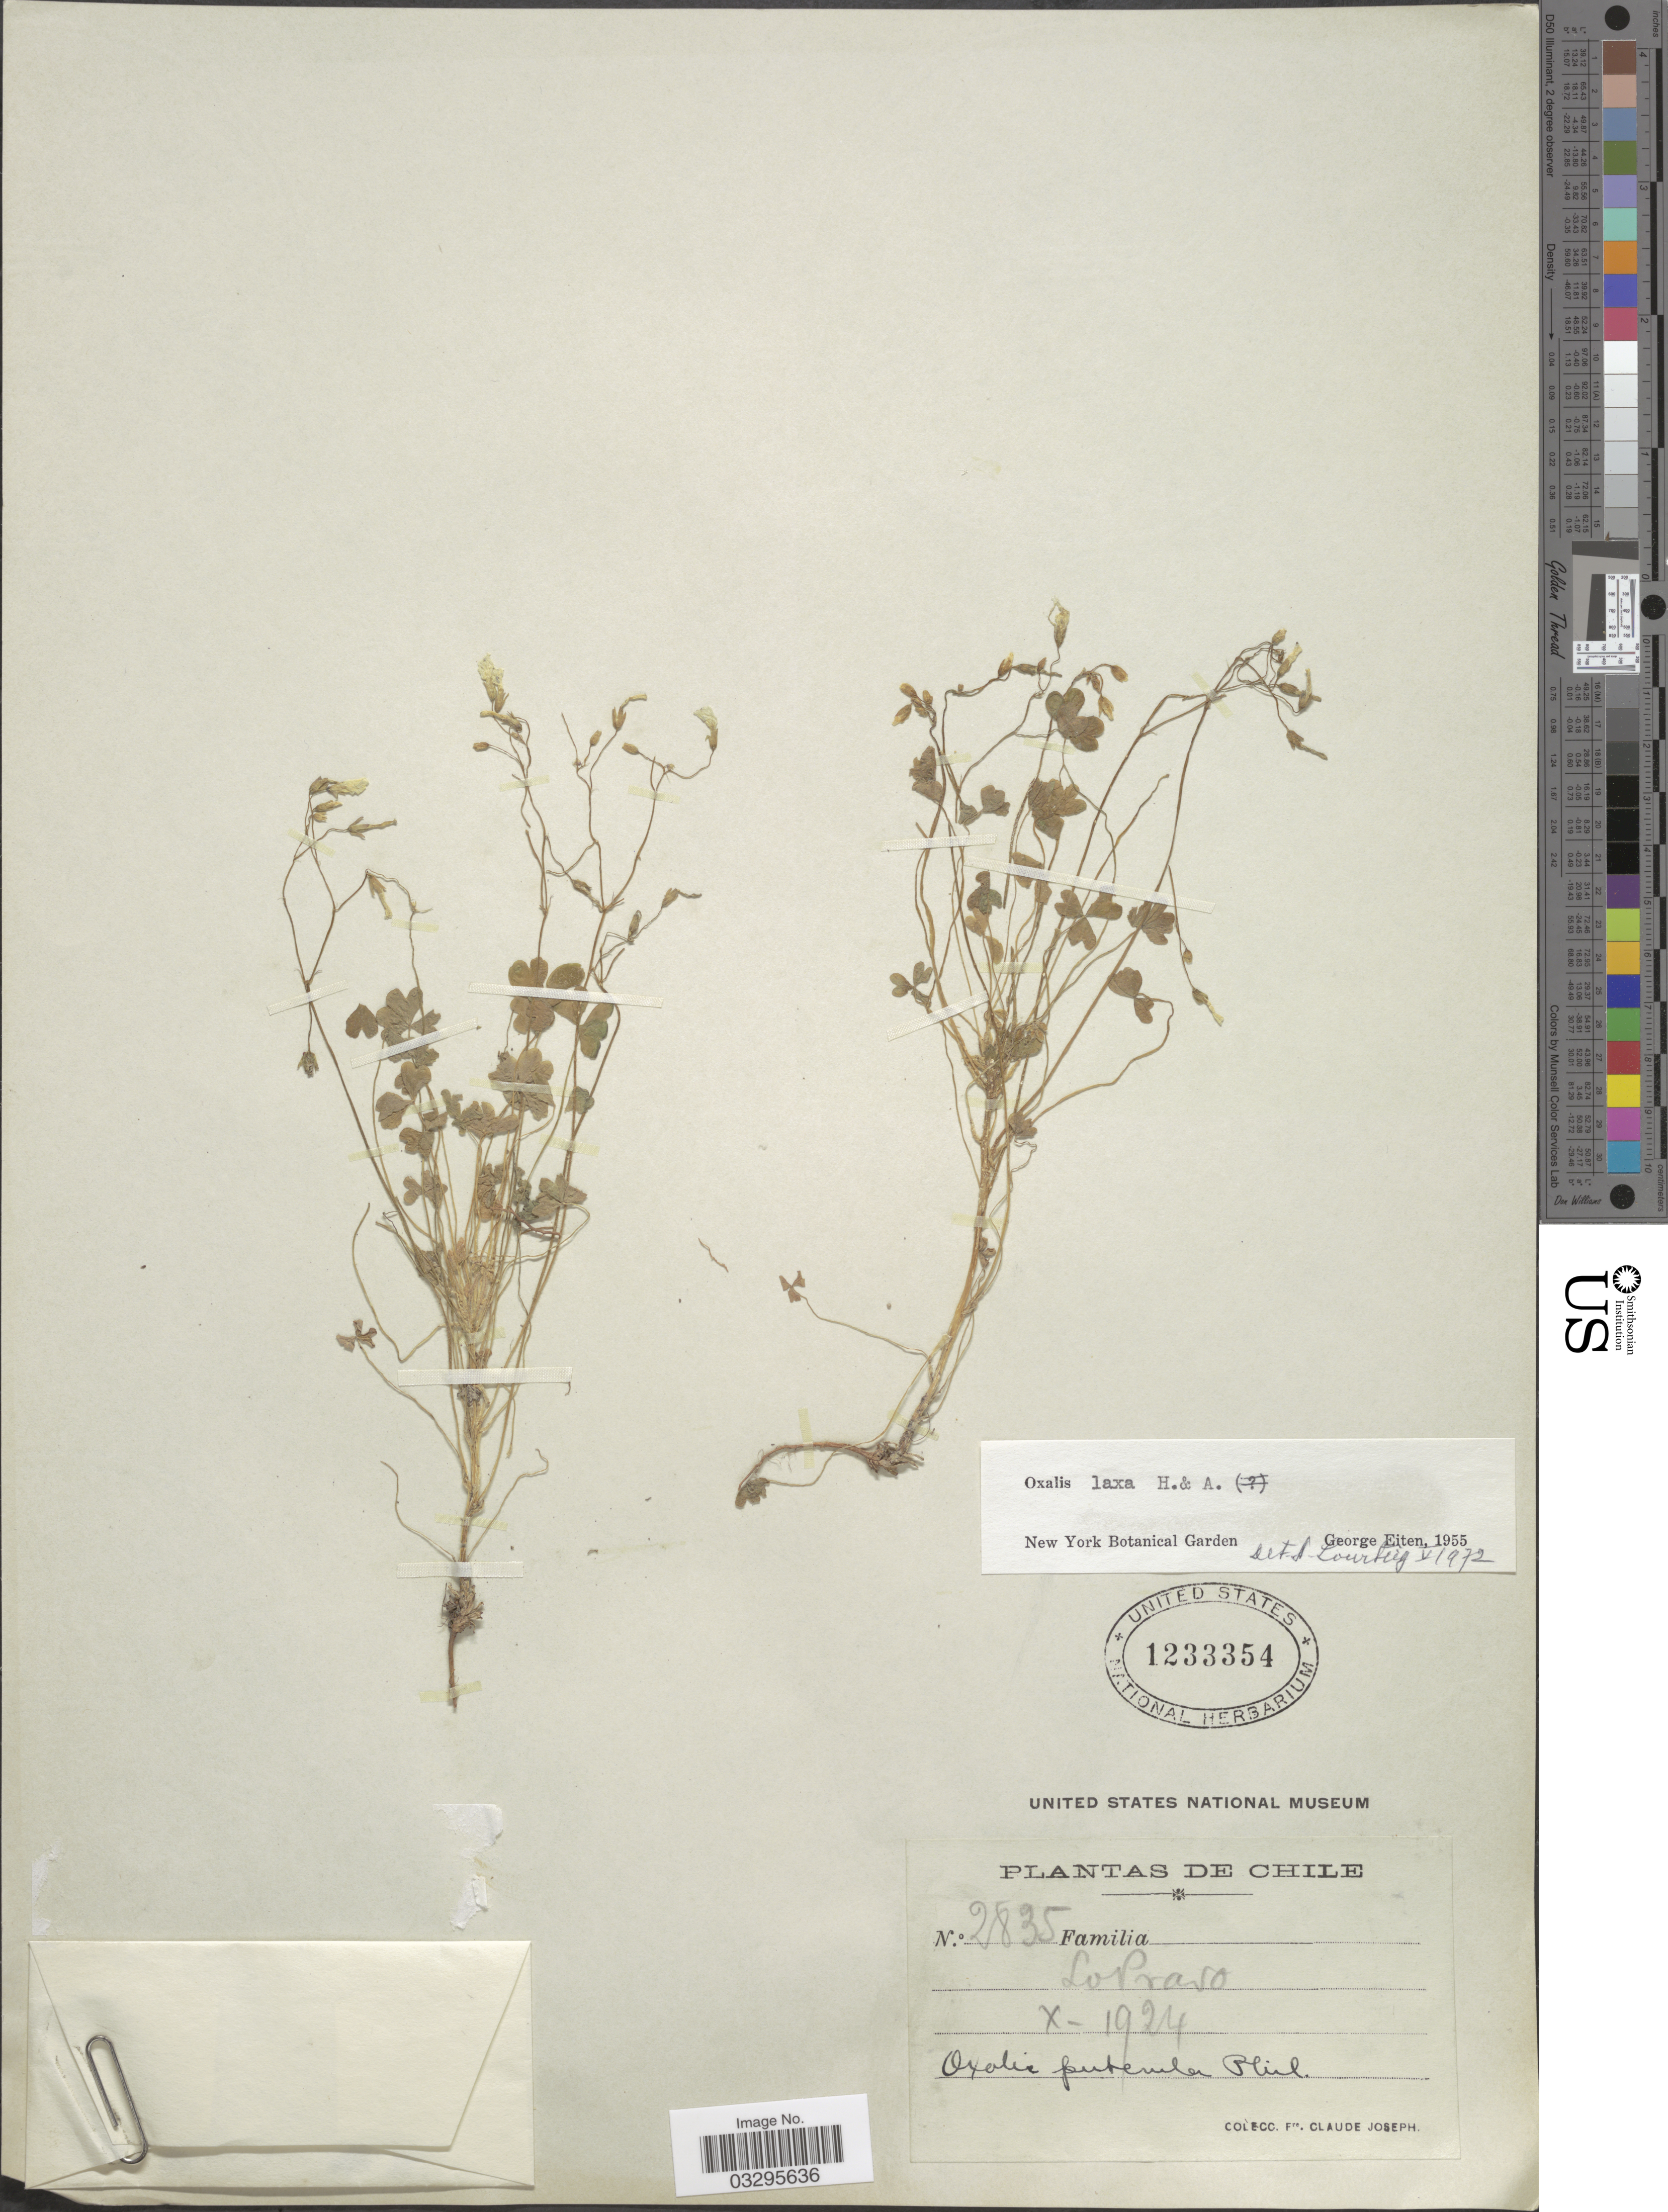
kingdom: Plantae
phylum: Tracheophyta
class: Magnoliopsida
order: Oxalidales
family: Oxalidaceae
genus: Oxalis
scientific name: Oxalis laxa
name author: Hook. & Arn.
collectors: Bro. Claude-Joseph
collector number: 2835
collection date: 1924-10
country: Chile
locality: Lo Prado.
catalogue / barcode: US 1233354